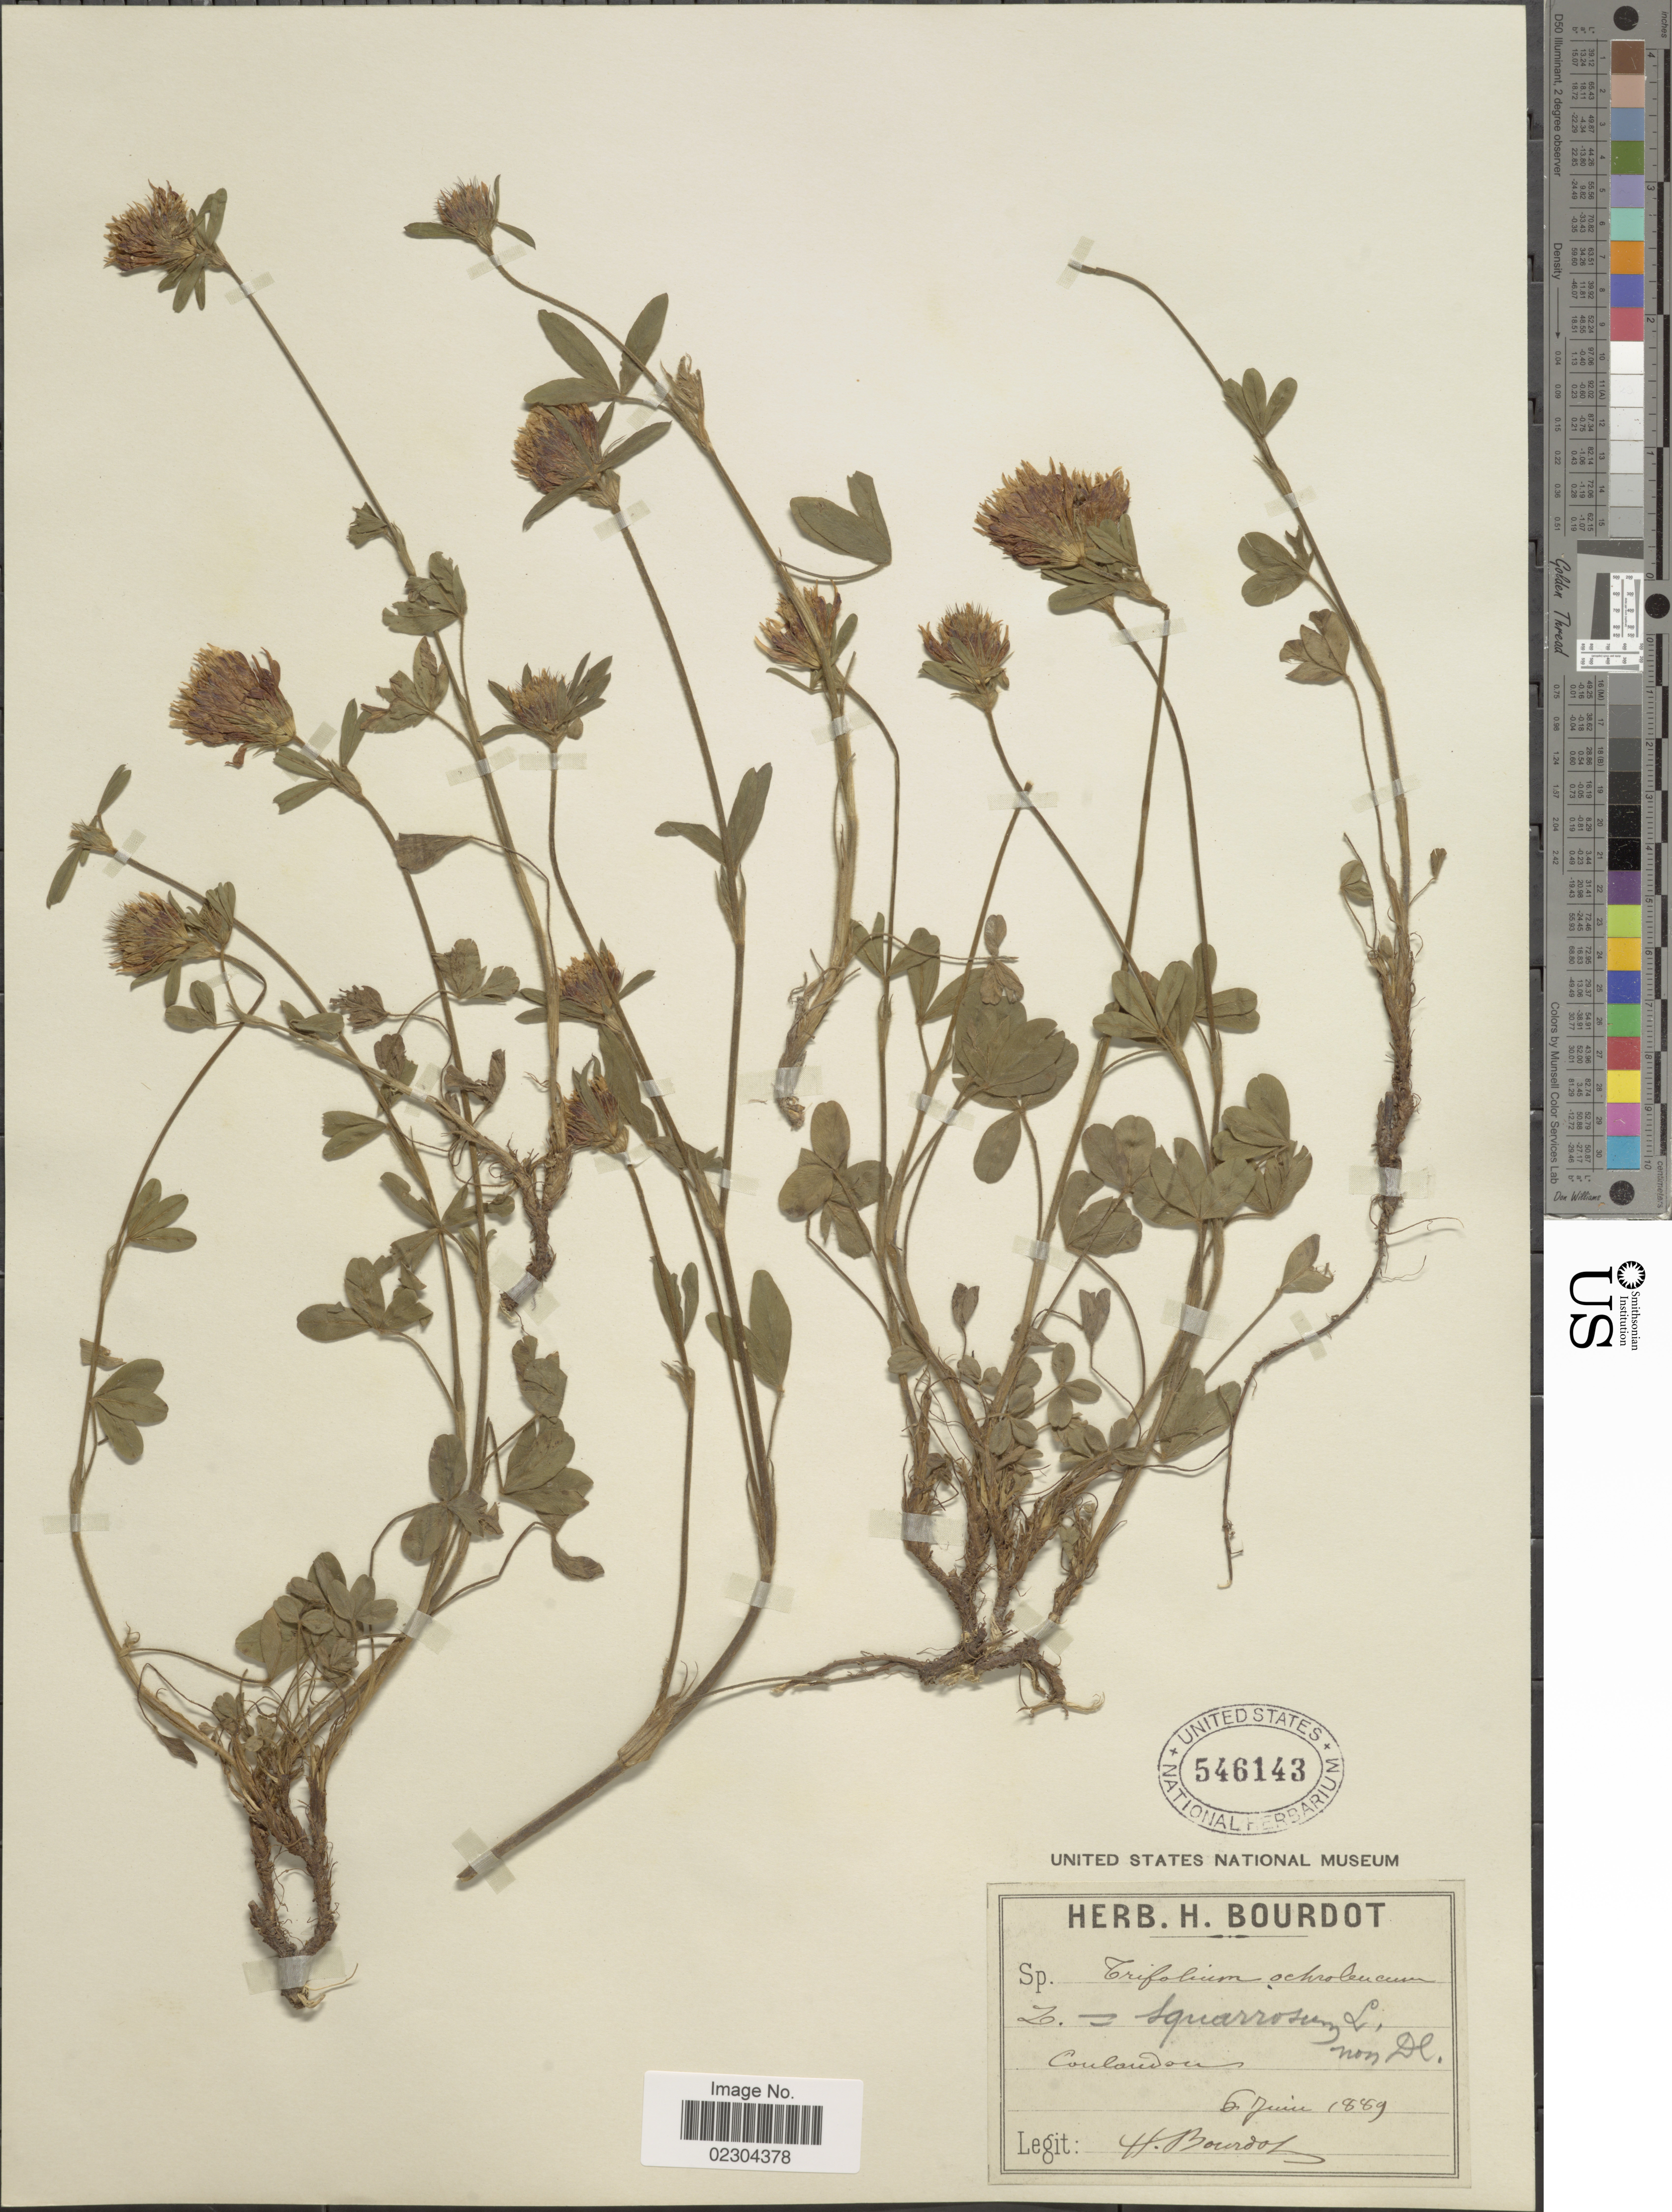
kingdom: Plantae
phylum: Tracheophyta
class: Magnoliopsida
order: Fabales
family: Fabaceae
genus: Trifolium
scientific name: Trifolium ochroleucon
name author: Huds.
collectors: H. Bourdot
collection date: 1889-06-06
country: France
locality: Coulandon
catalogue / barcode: US 546143